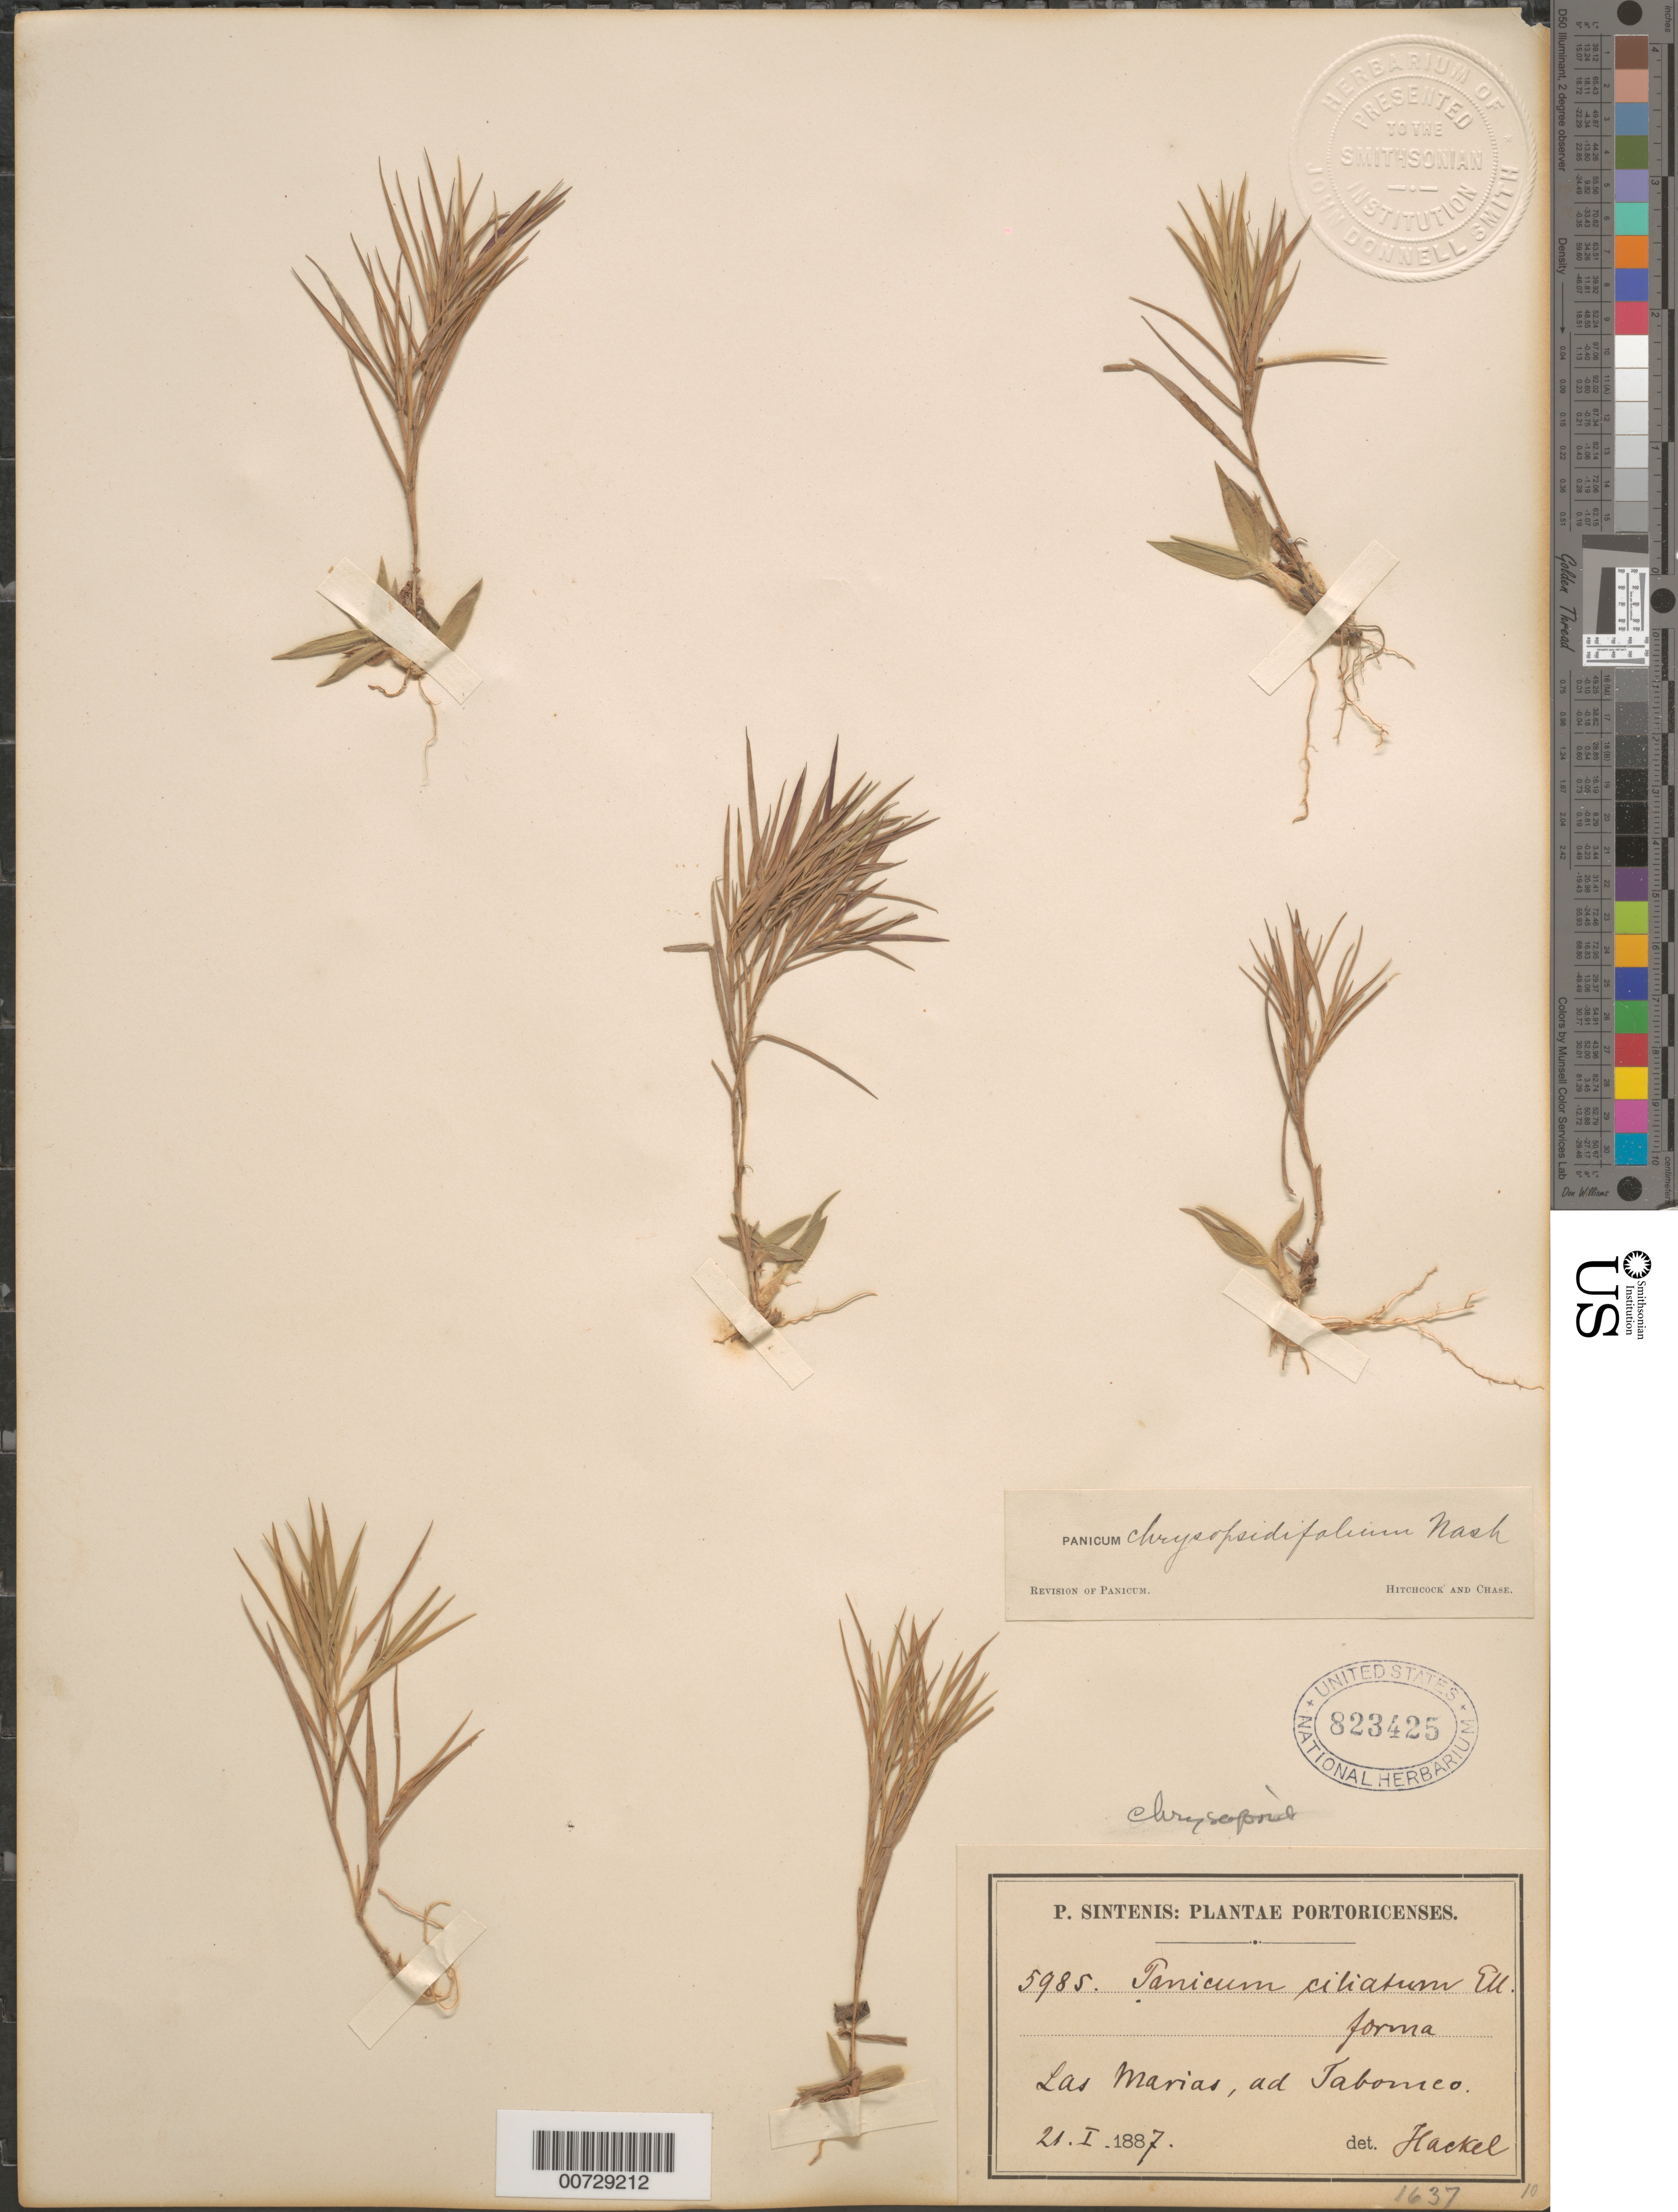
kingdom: Plantae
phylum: Tracheophyta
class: Liliopsida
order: Poales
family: Poaceae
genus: Dichanthelium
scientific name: Dichanthelium aciculare var. aciculare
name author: (Desv. ex Poir.) Gould & C.A. Clark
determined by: Hitchcock, Albert S.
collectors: P. Sintenis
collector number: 5985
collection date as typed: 21 Jan 1887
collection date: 1887-01-21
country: Puerto Rico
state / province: Las Marías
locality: Las Marias, ad Jabonico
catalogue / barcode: US 823425